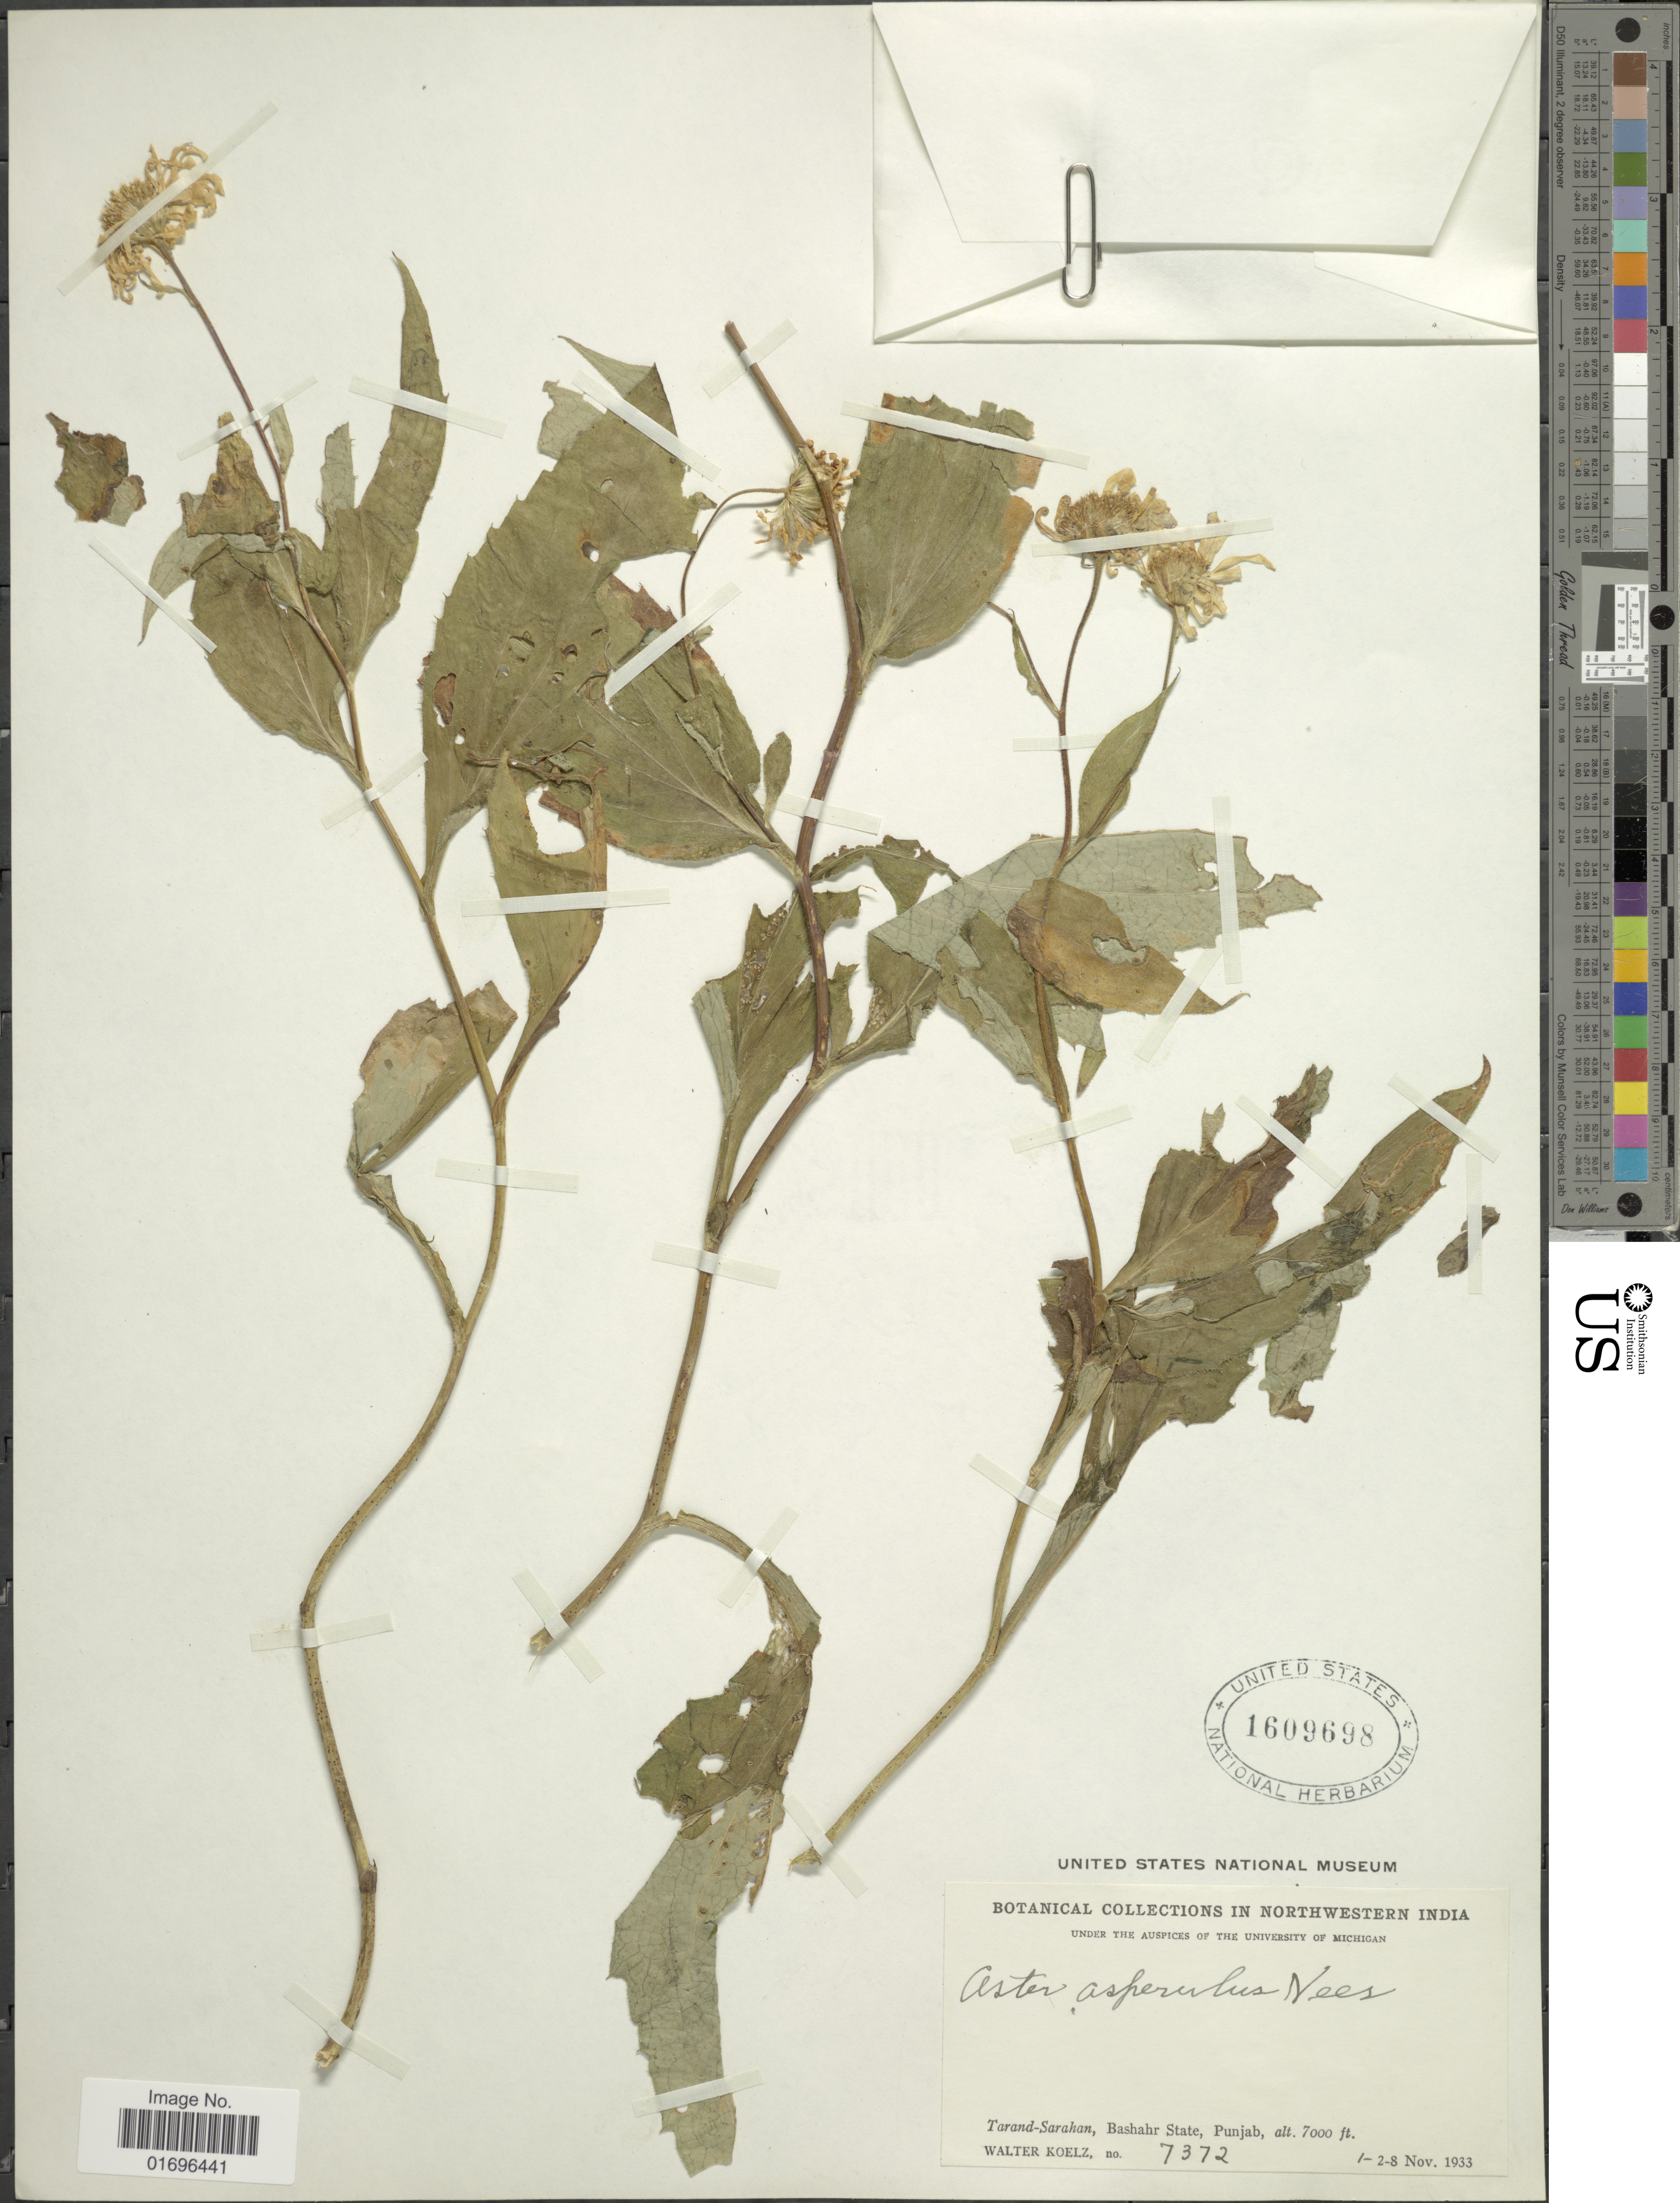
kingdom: Plantae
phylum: Tracheophyta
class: Magnoliopsida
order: Asterales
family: Asteraceae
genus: Aster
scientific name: Aster asperulus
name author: Nees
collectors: W. N. Koelz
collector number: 7372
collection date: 1933-11-01/1933-11-08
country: India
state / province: Punjab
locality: Northwestern India. Tarand-Sarahan, Bashahr State, Punjab.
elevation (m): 2134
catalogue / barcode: US 1609698